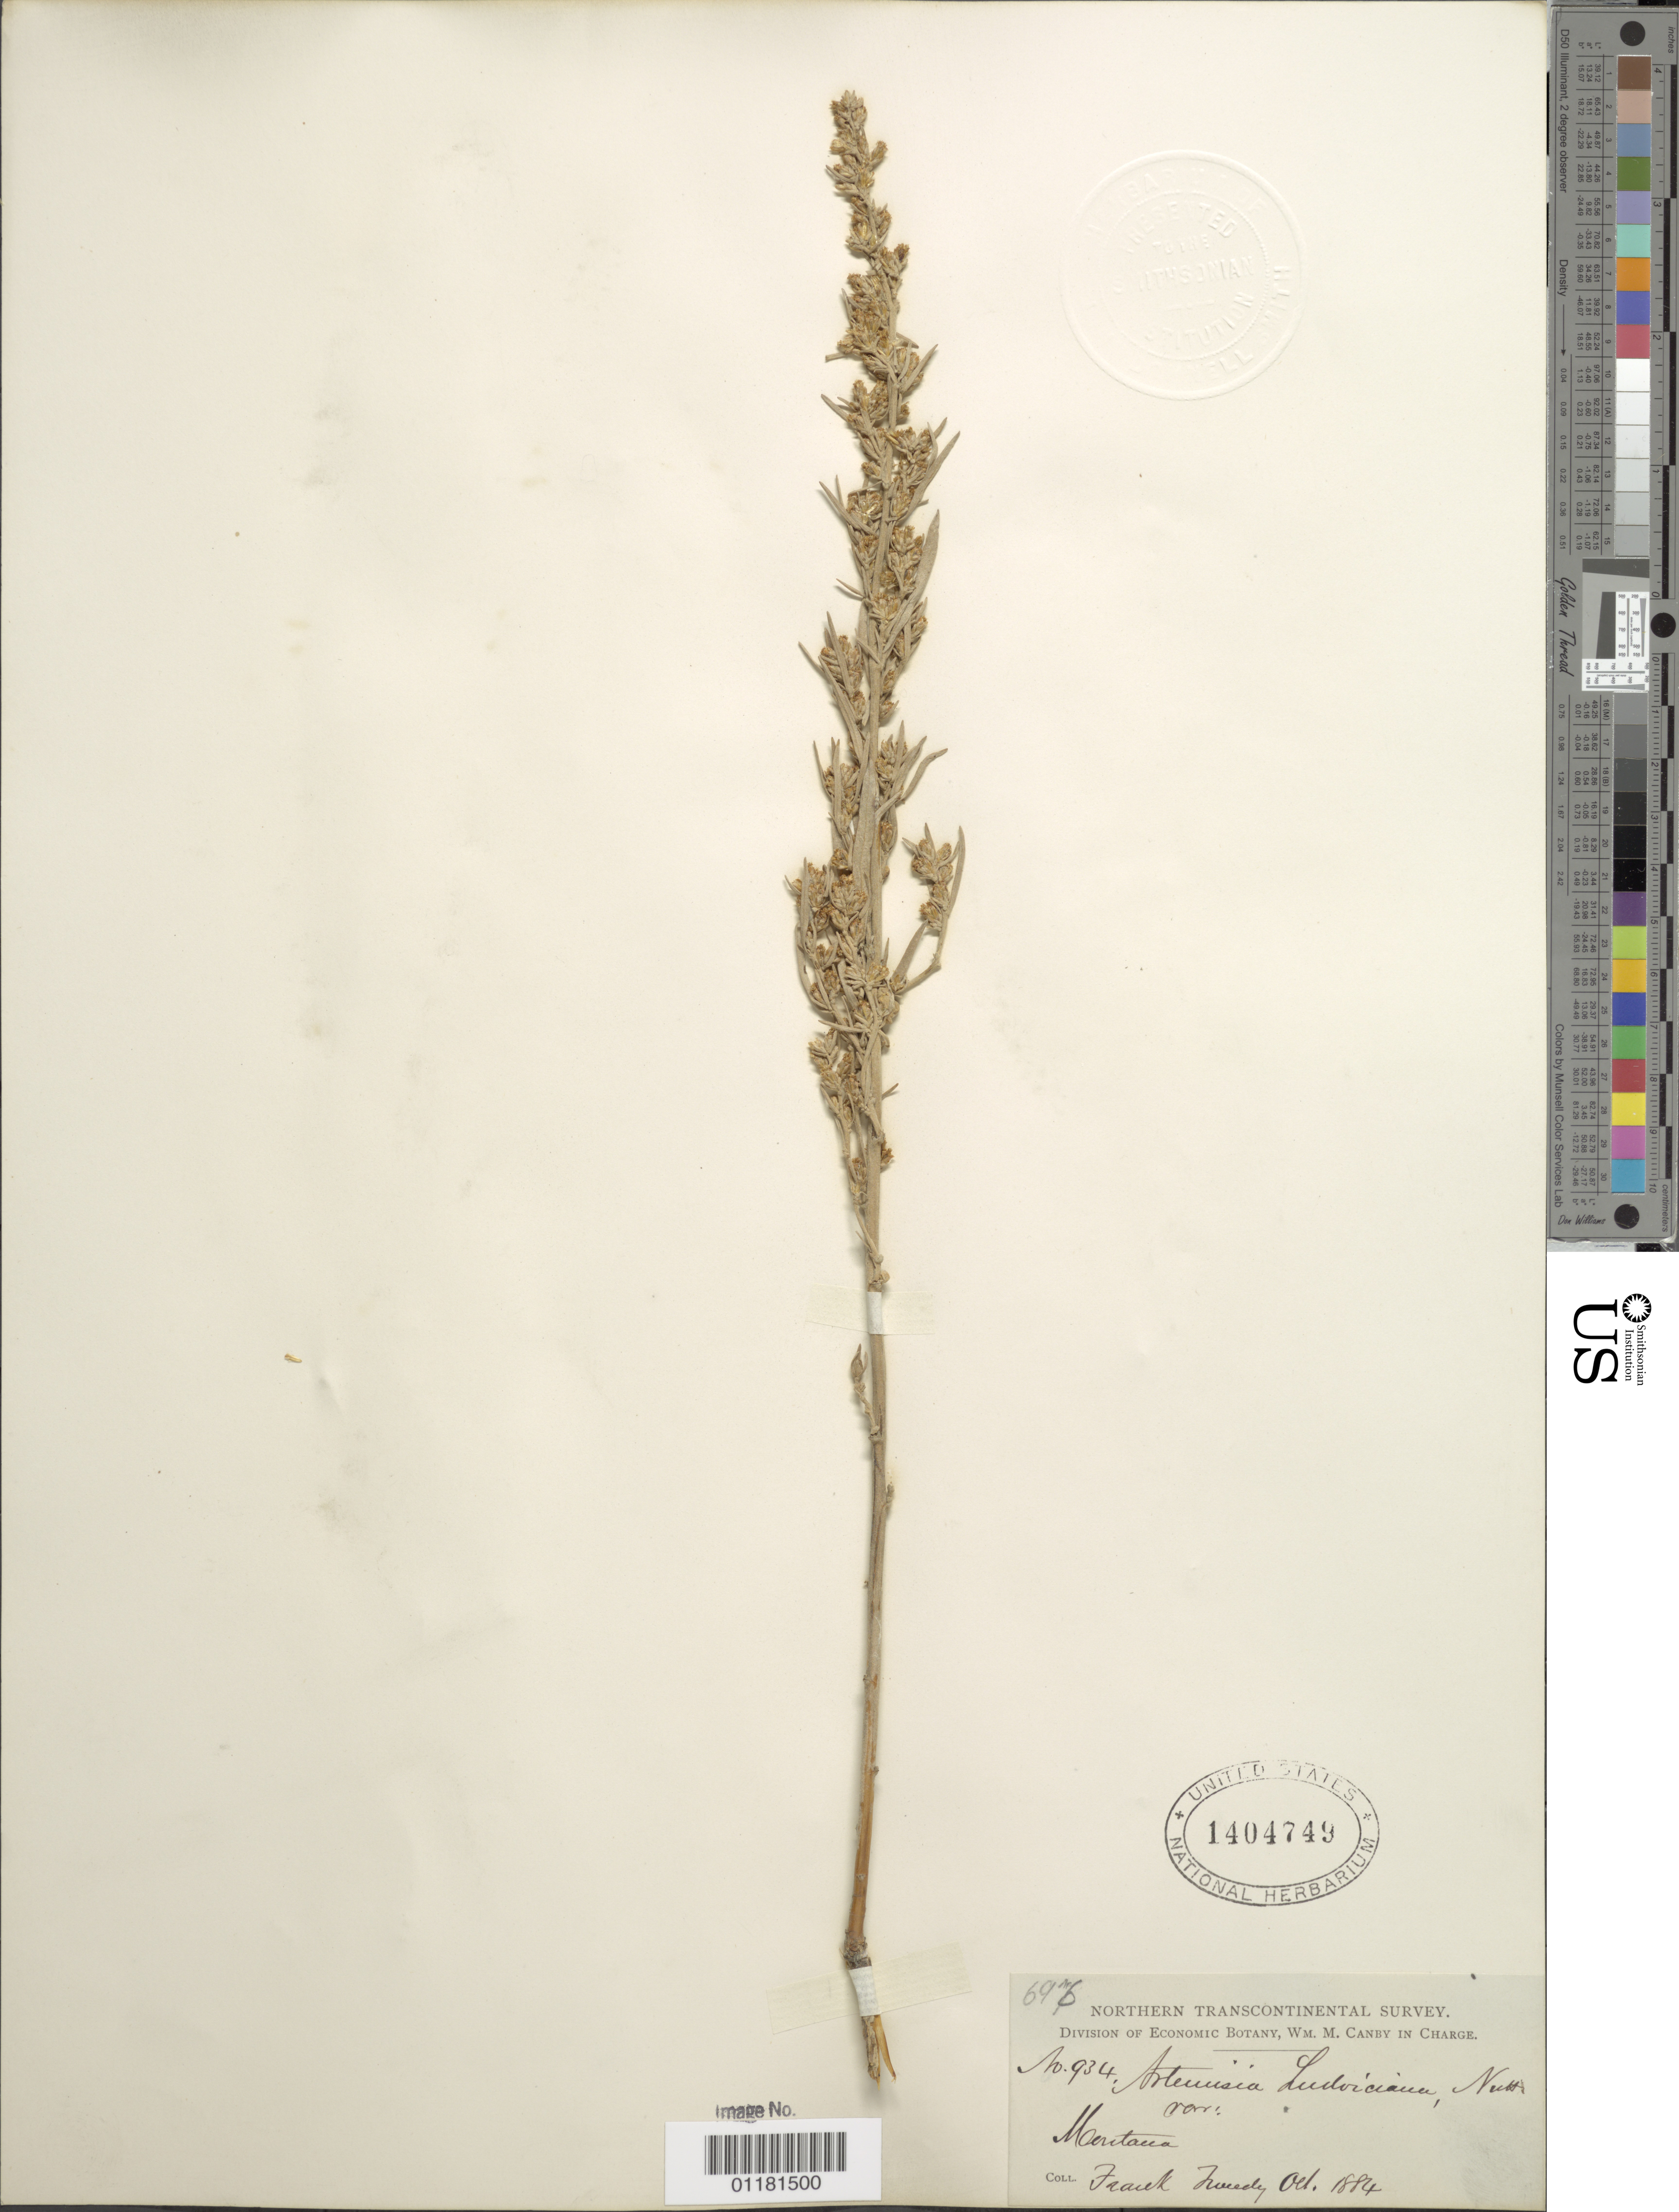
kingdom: Plantae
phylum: Tracheophyta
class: Magnoliopsida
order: Asterales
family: Asteraceae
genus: Artemisia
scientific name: Artemisia ludoviciana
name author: Nutt.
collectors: F. Tweedy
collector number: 934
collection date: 1884-10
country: United States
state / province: Montana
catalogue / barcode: US 1404749